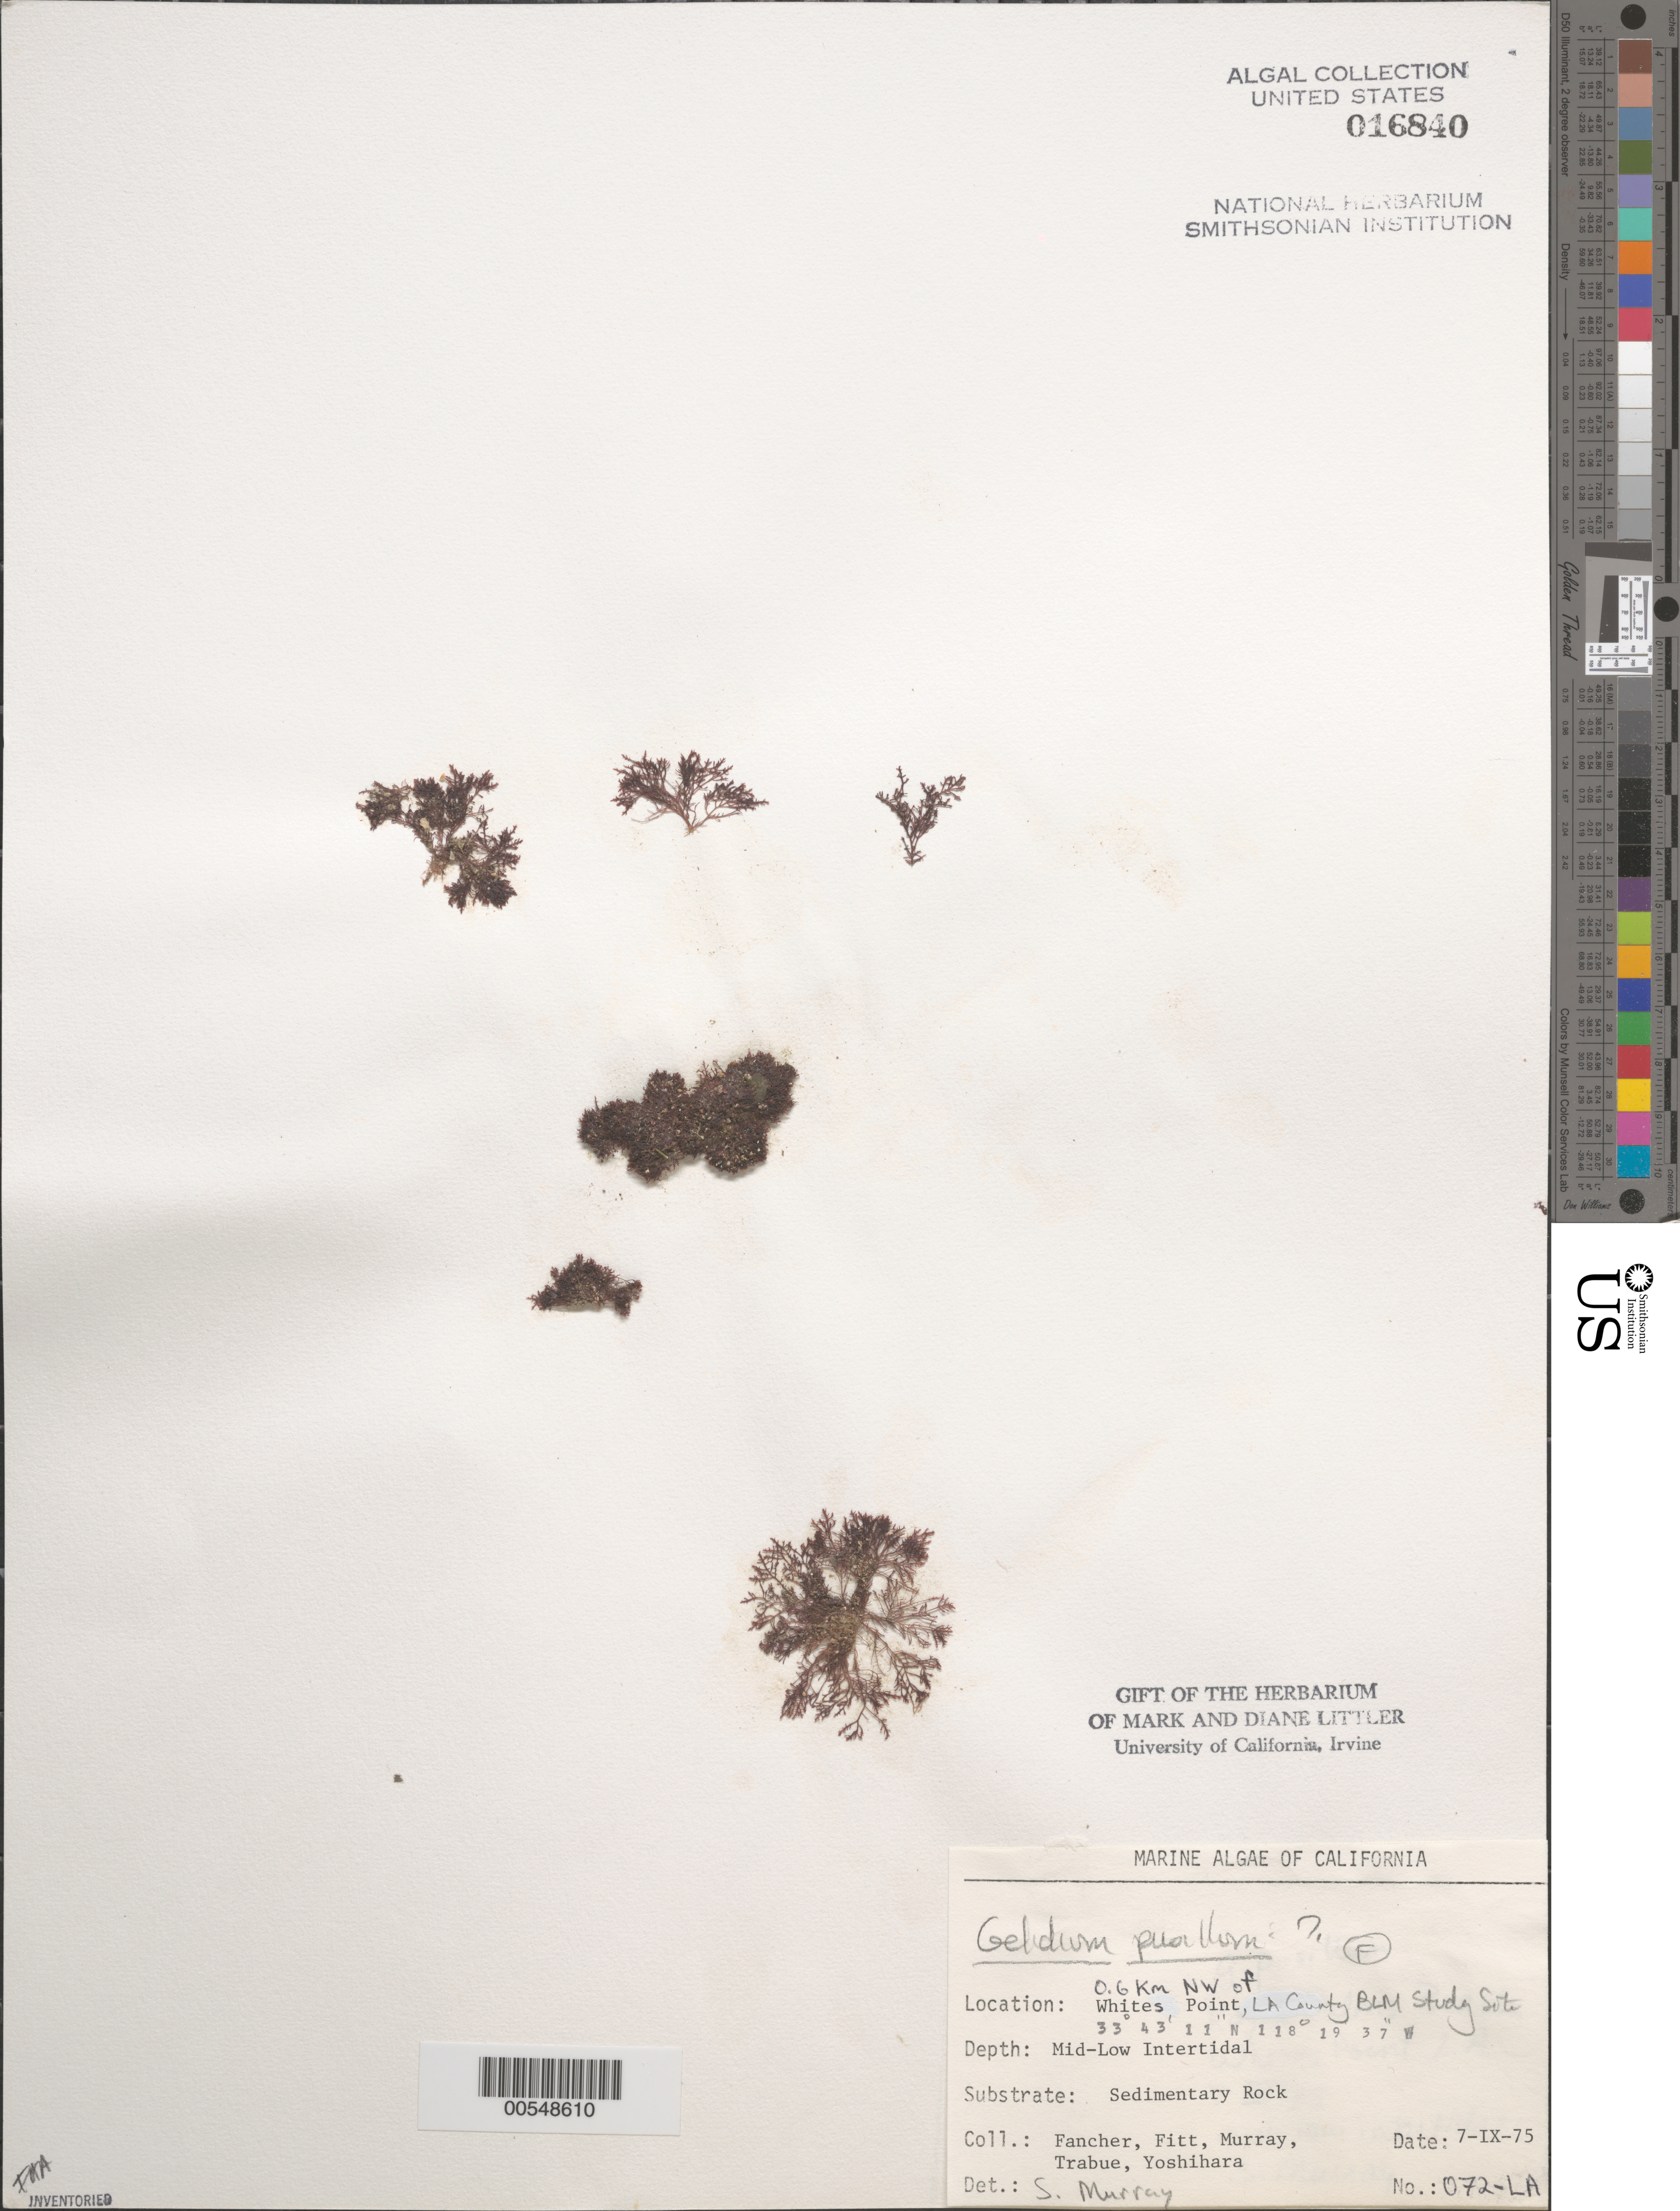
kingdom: Plantae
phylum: Rhodophyta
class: Florideophyceae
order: Gelidiales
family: Gelidiaceae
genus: Gelidium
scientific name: Gelidium pusillum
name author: (Stackh.) Le Jol.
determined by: Murray, S. N.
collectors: J. Fancher, W. Fitt, S. N. Murray, P. J. Trabue & K. Yoshihara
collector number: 072-la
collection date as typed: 07 Sep 1975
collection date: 1975-09-07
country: United States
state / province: California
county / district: Los Angeles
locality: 0.6 km northwest of Whites Point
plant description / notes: BLM-SOCALBIGHT Rocky Intertidal Survey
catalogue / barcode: US 16840